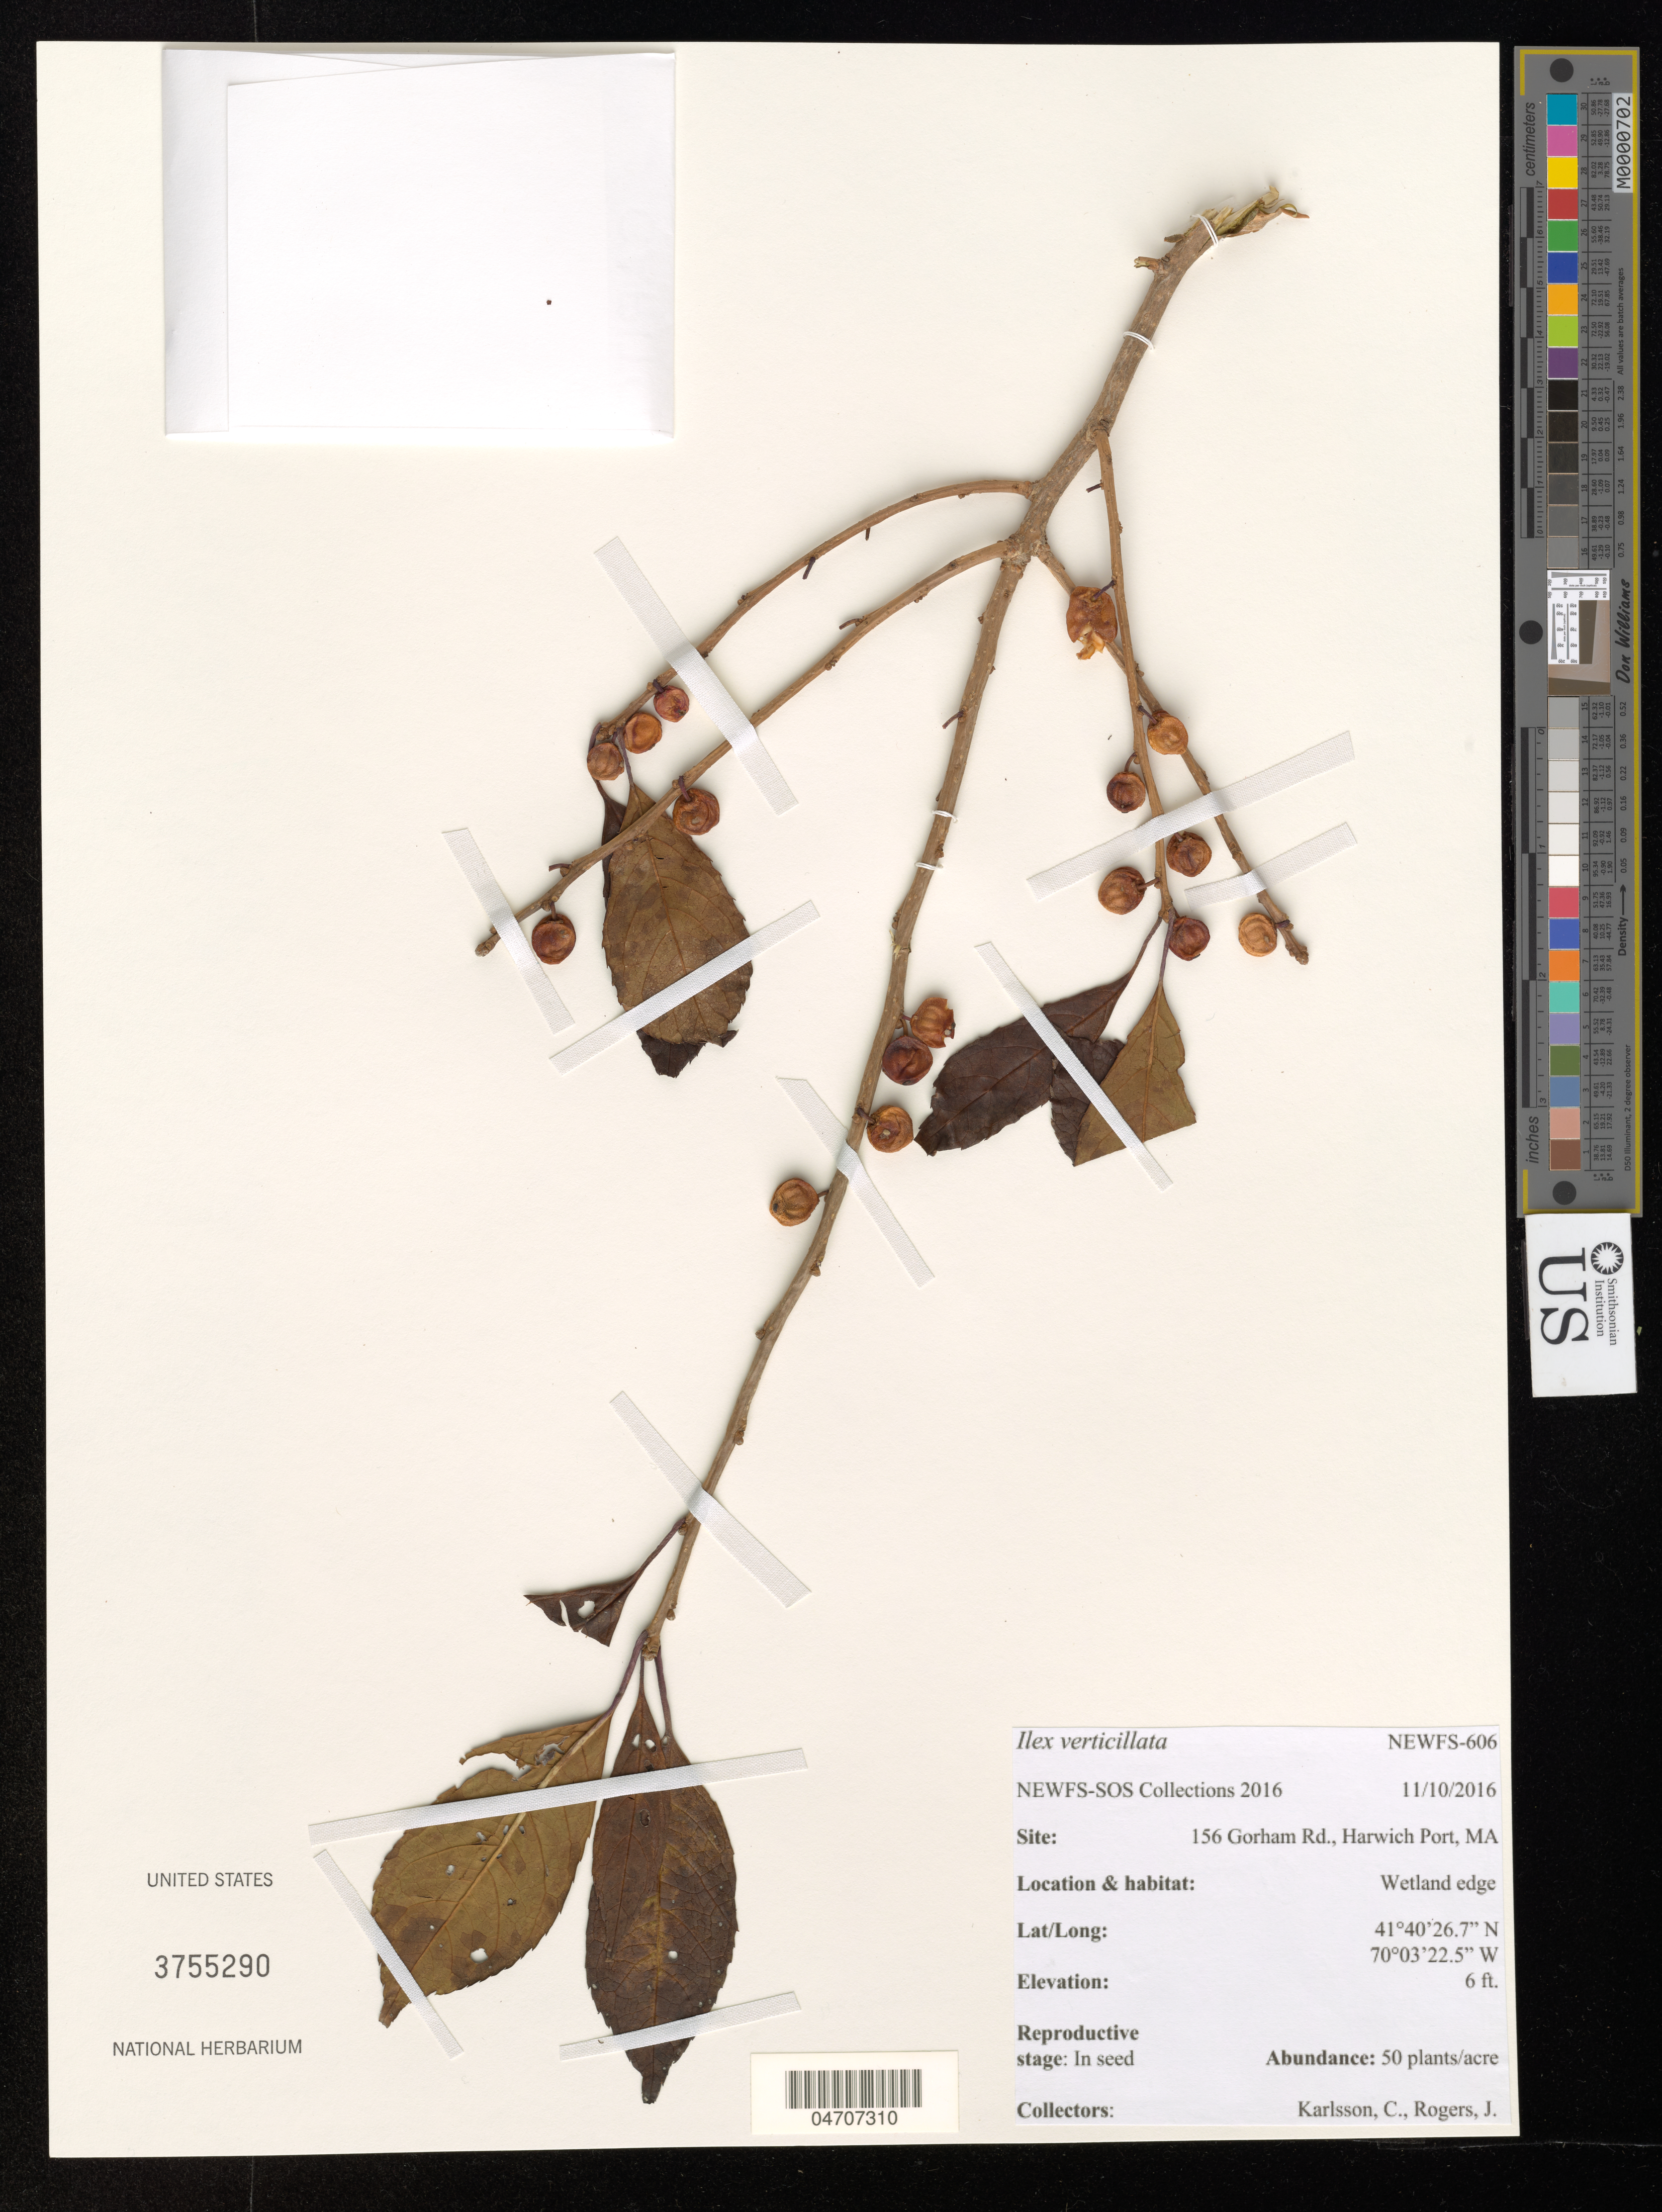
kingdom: Plantae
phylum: Tracheophyta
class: Magnoliopsida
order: Aquifoliales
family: Aquifoliaceae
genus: Ilex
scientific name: Ilex verticillata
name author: (L.) A. Gray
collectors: C. Karlsson & J. Rogers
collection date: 2016-11-10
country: United States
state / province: Massachusetts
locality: Site: 156 Gorham Rd., Harwich Port, MA.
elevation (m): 2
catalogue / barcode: US 3755290